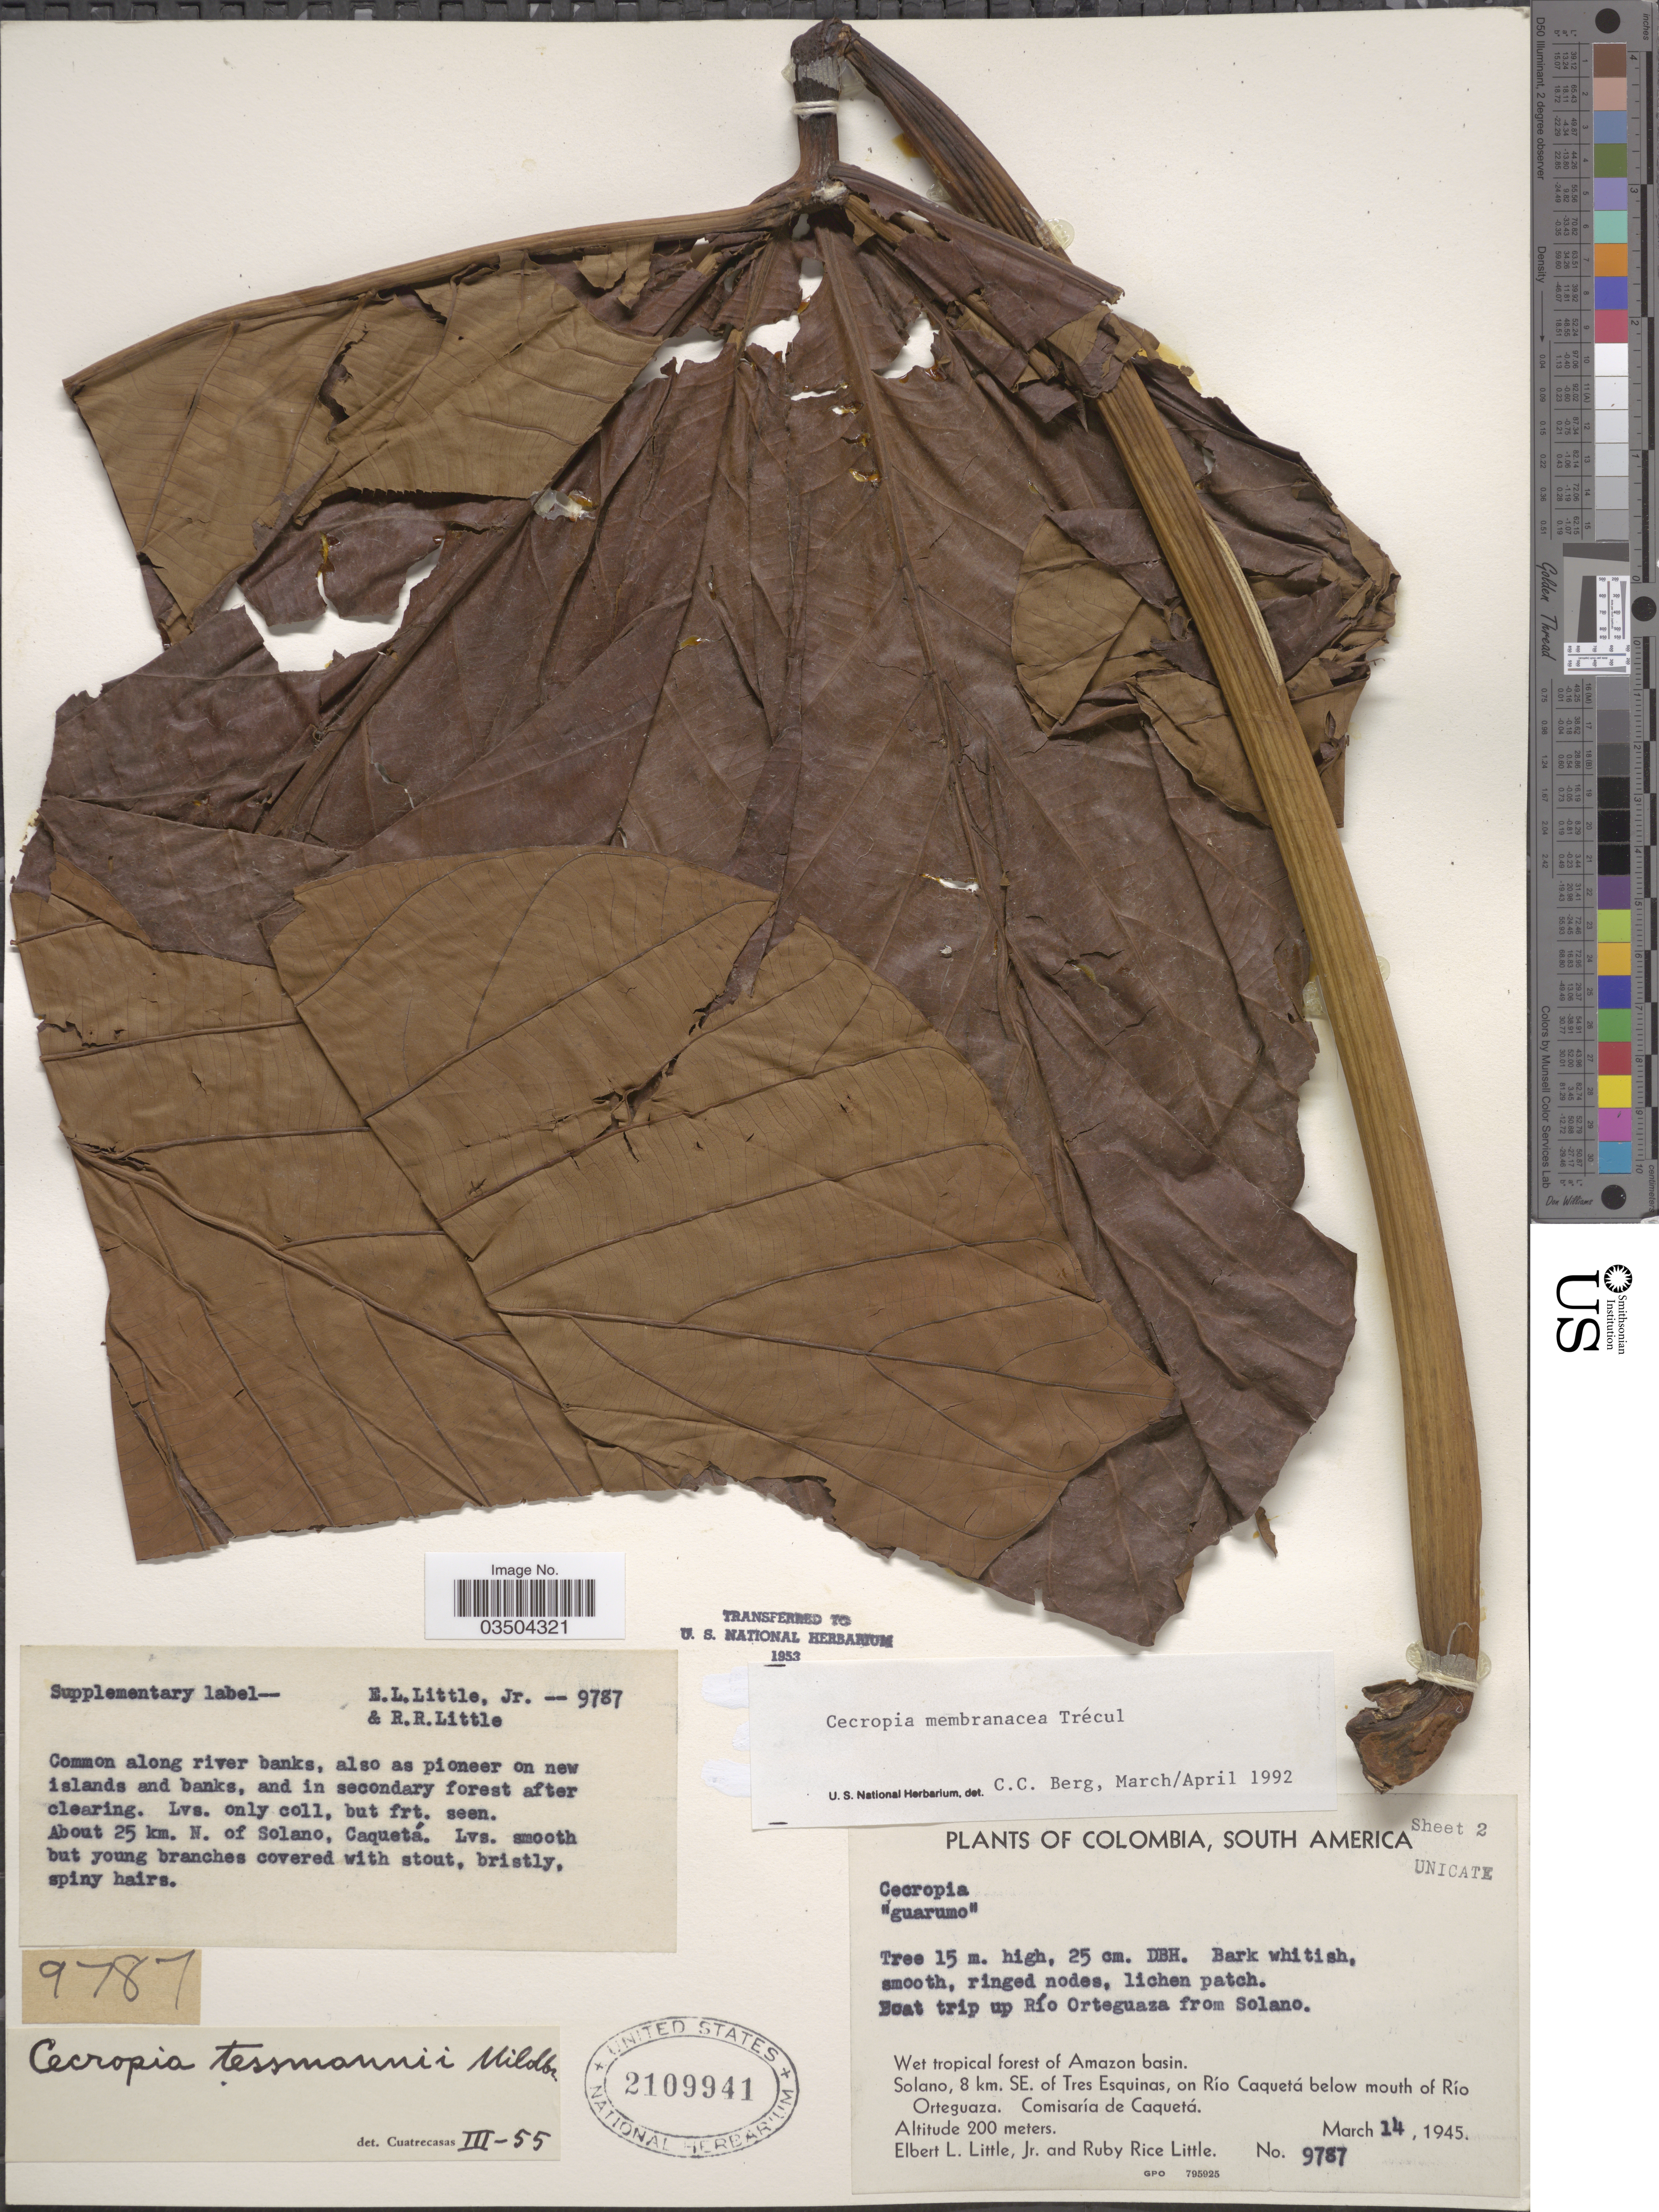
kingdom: Plantae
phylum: Tracheophyta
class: Magnoliopsida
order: Rosales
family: Urticaceae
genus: Cecropia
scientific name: Cecropia membranacea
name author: Trécul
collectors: E. L. Little & R. R. Little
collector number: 9787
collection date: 1945-03-14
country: Colombia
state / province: Caquetá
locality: Boat trip up Río Orteguaza from Solano. Wet tropical forest of Amazon basin. Solano, 8 km. SE. of Tres Esquinas, on Río Caquetá below mouth of Río Orteguaza. Comisaría de Caquetá. About 25 km. N. of Solano.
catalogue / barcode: US 2109941